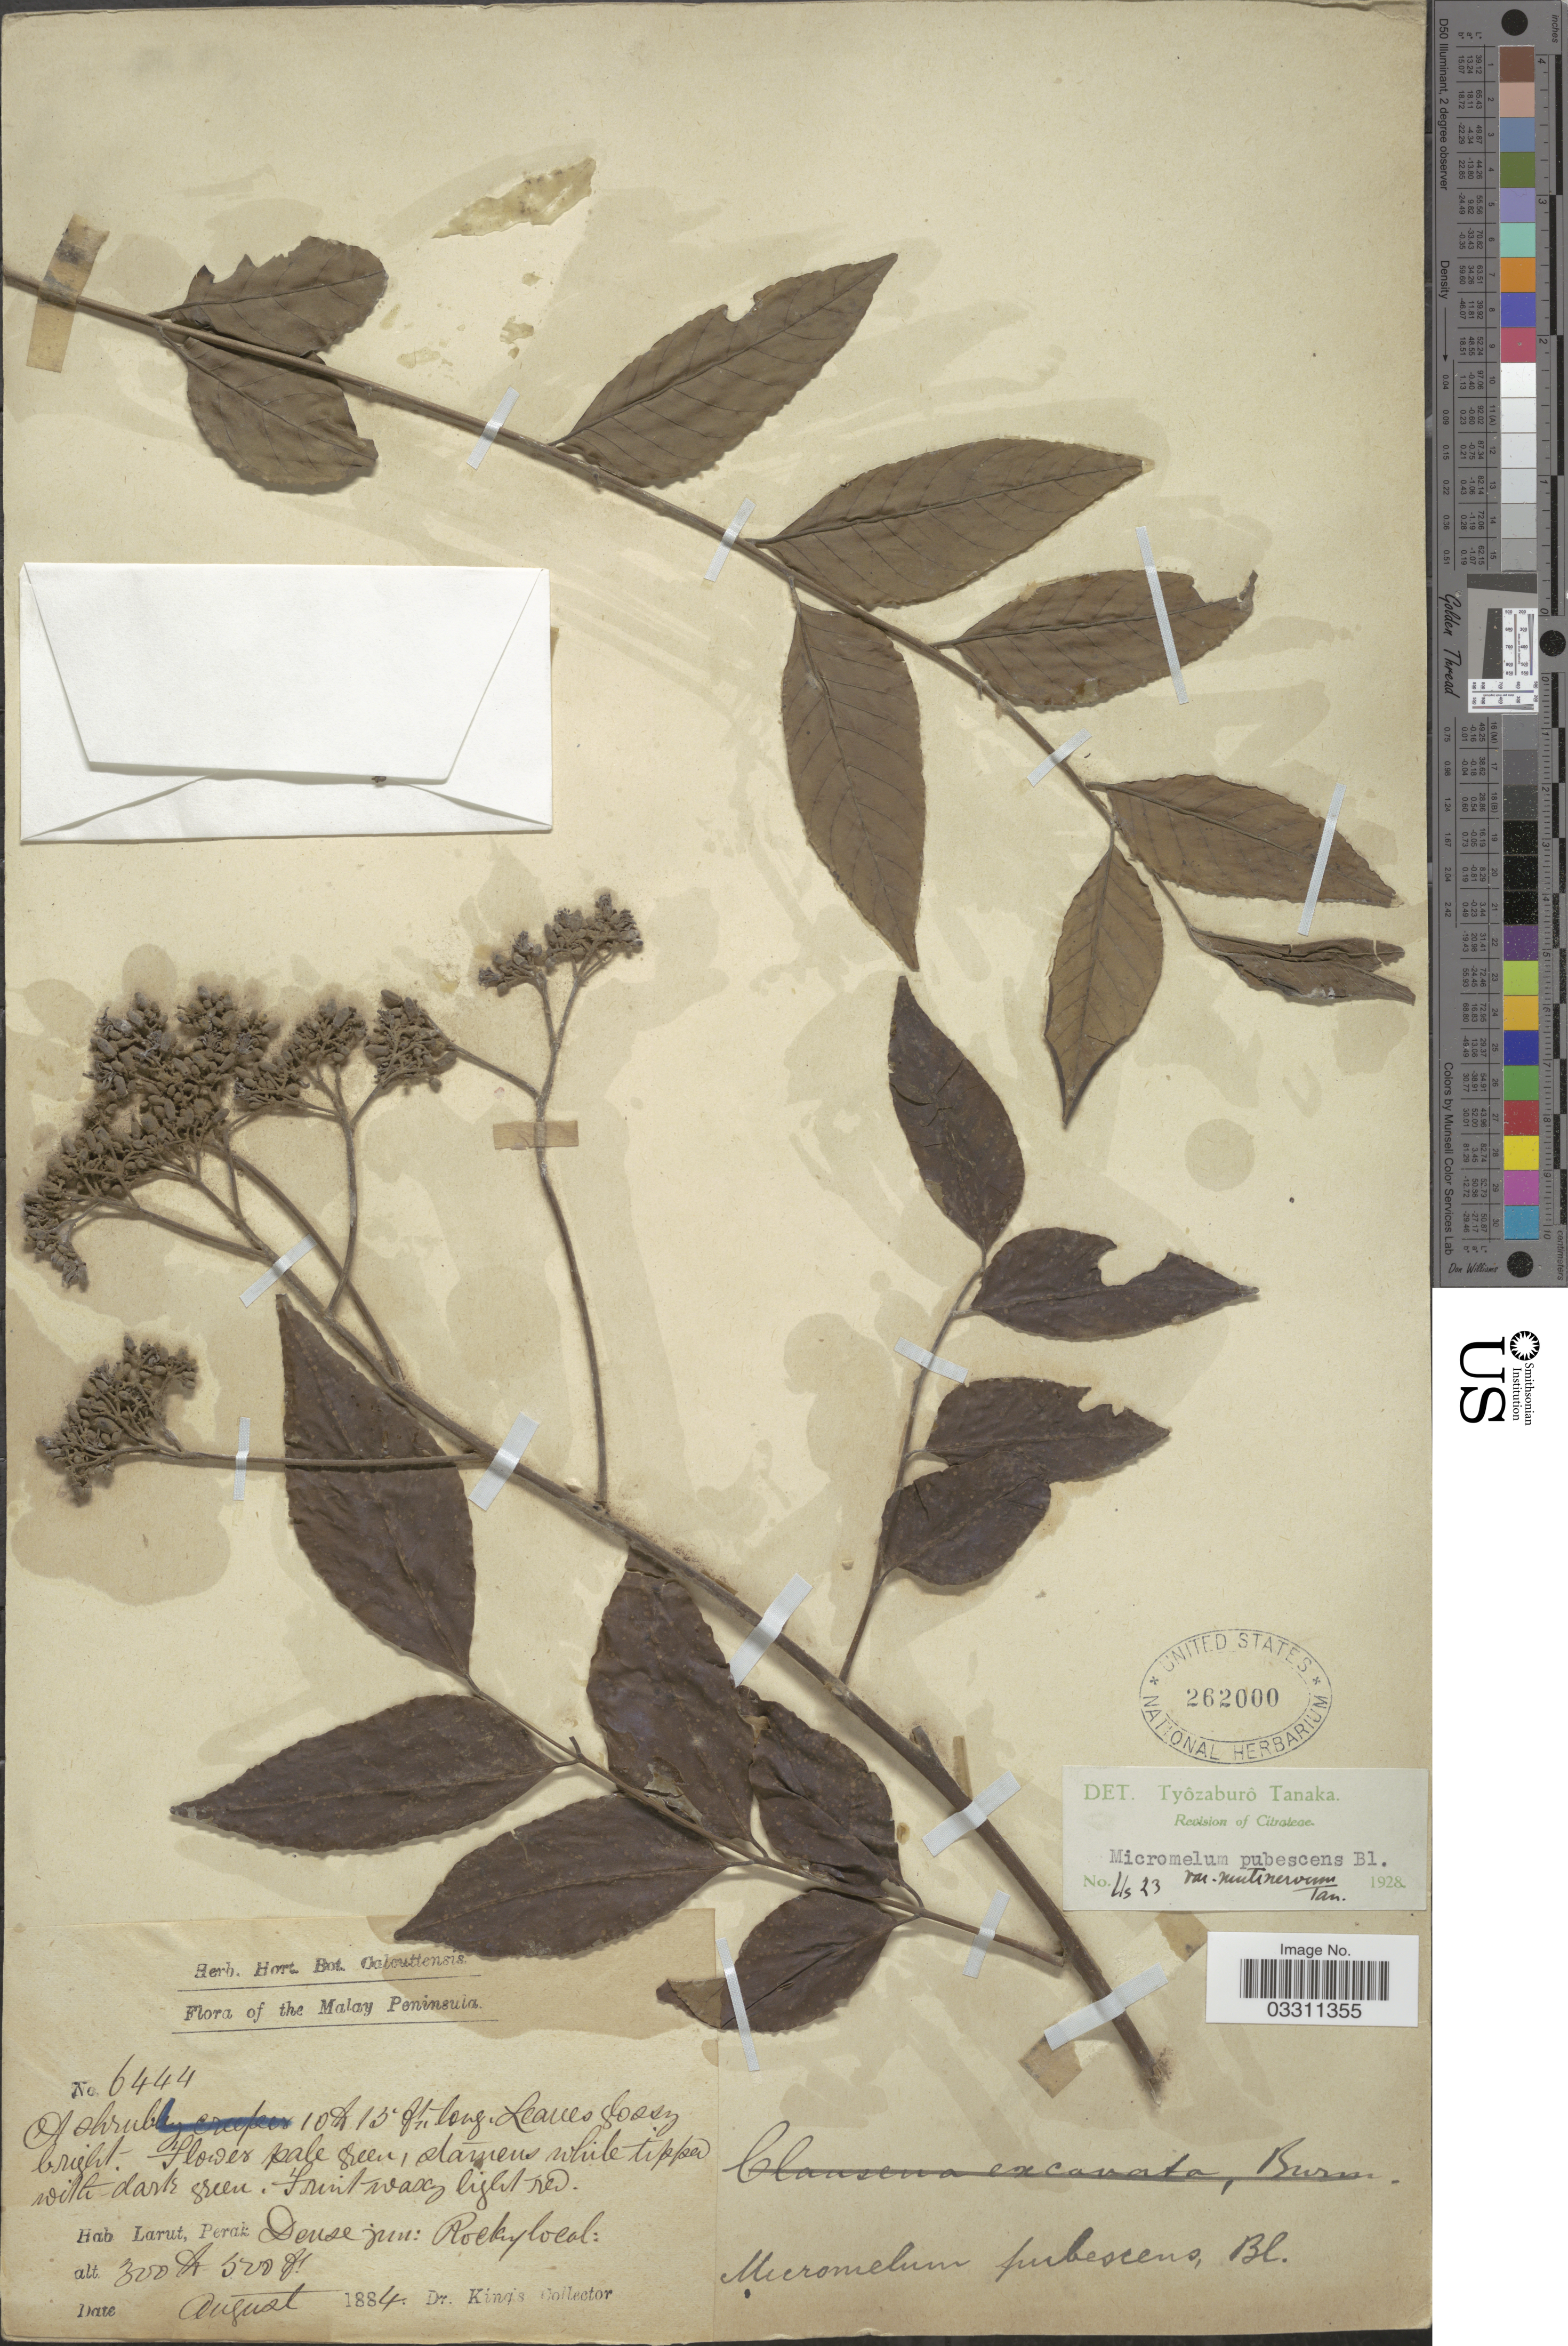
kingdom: Plantae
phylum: Tracheophyta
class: Magnoliopsida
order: Sapindales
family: Rutaceae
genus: Micromelum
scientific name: Micromelum pubescens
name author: Blume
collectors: Dr. King's collector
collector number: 6444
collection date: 1884-08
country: Malaysia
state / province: Perak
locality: Malay Peninsula. Larut.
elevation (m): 91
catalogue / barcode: US 262000